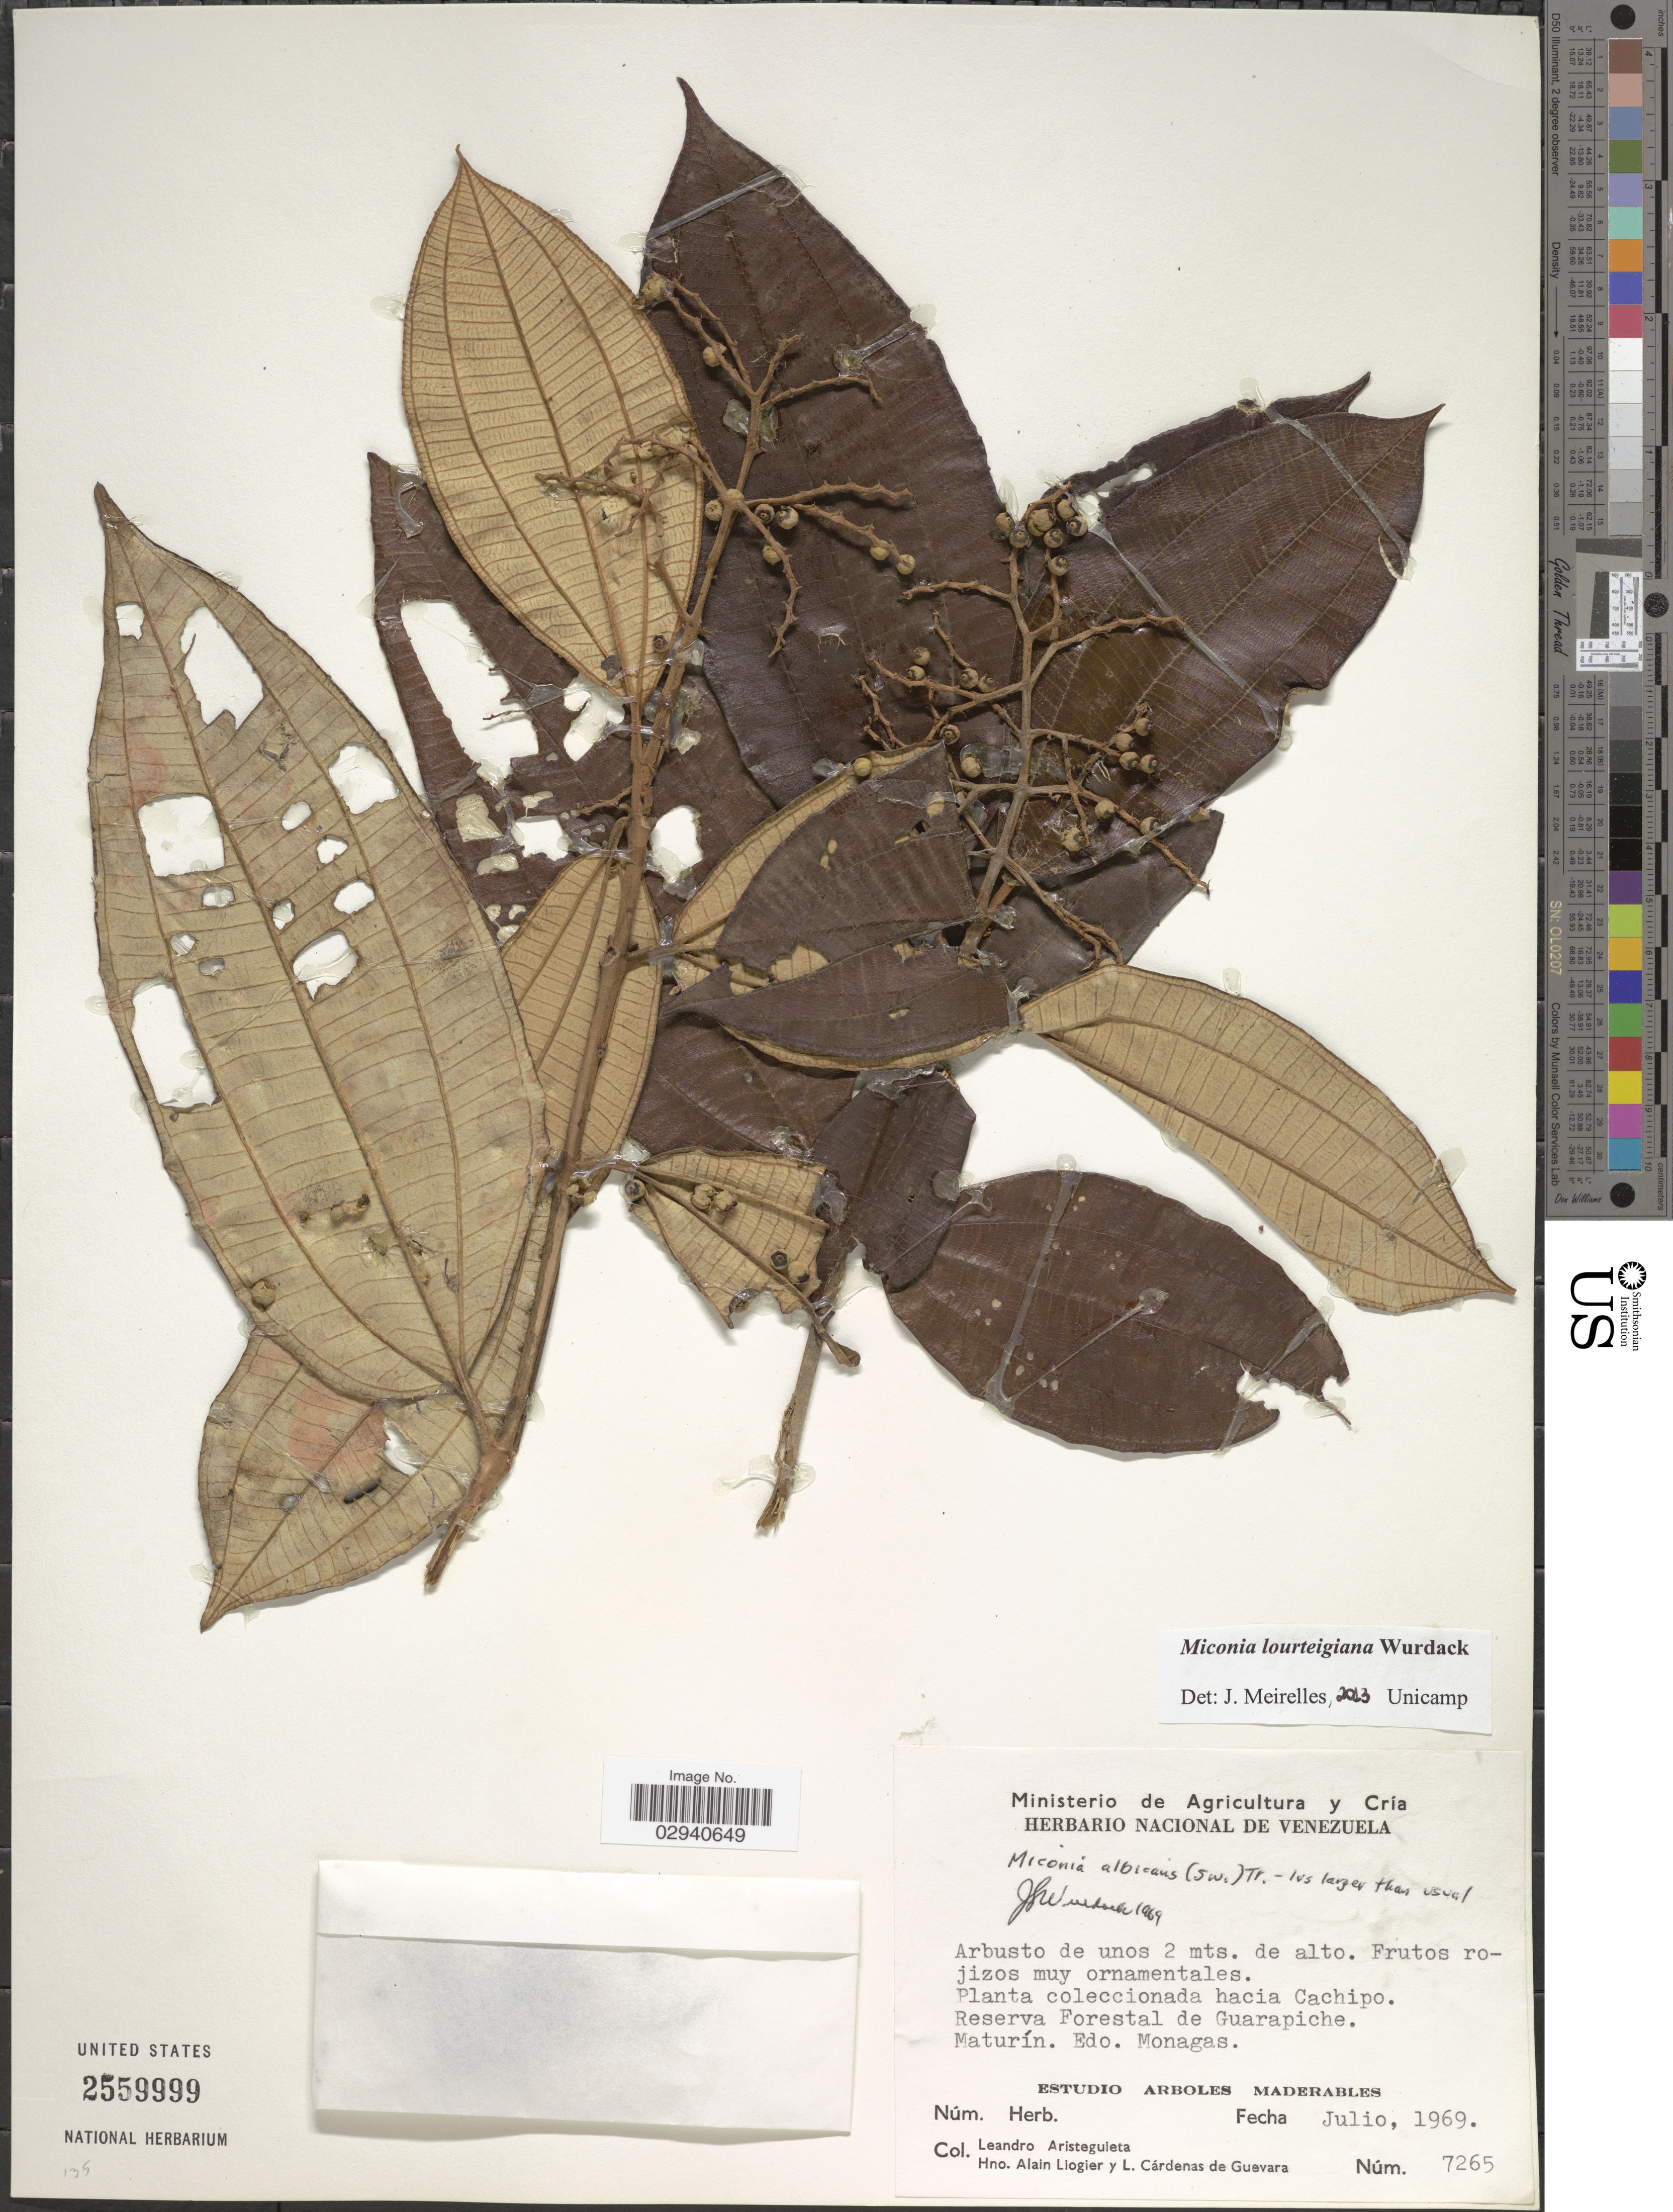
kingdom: Plantae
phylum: Tracheophyta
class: Magnoliopsida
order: Myrtales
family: Melastomataceae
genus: Miconia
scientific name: Miconia lourteigiana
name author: Wurdack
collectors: L. Aristeguieta, A. H. Liogier & L. De Guevara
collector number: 7265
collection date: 1969-07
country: Venezuela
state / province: Monagas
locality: Hacia Cachipo. Reserva Forestal de Guarapiche. Maturín.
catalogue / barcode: US 2559999